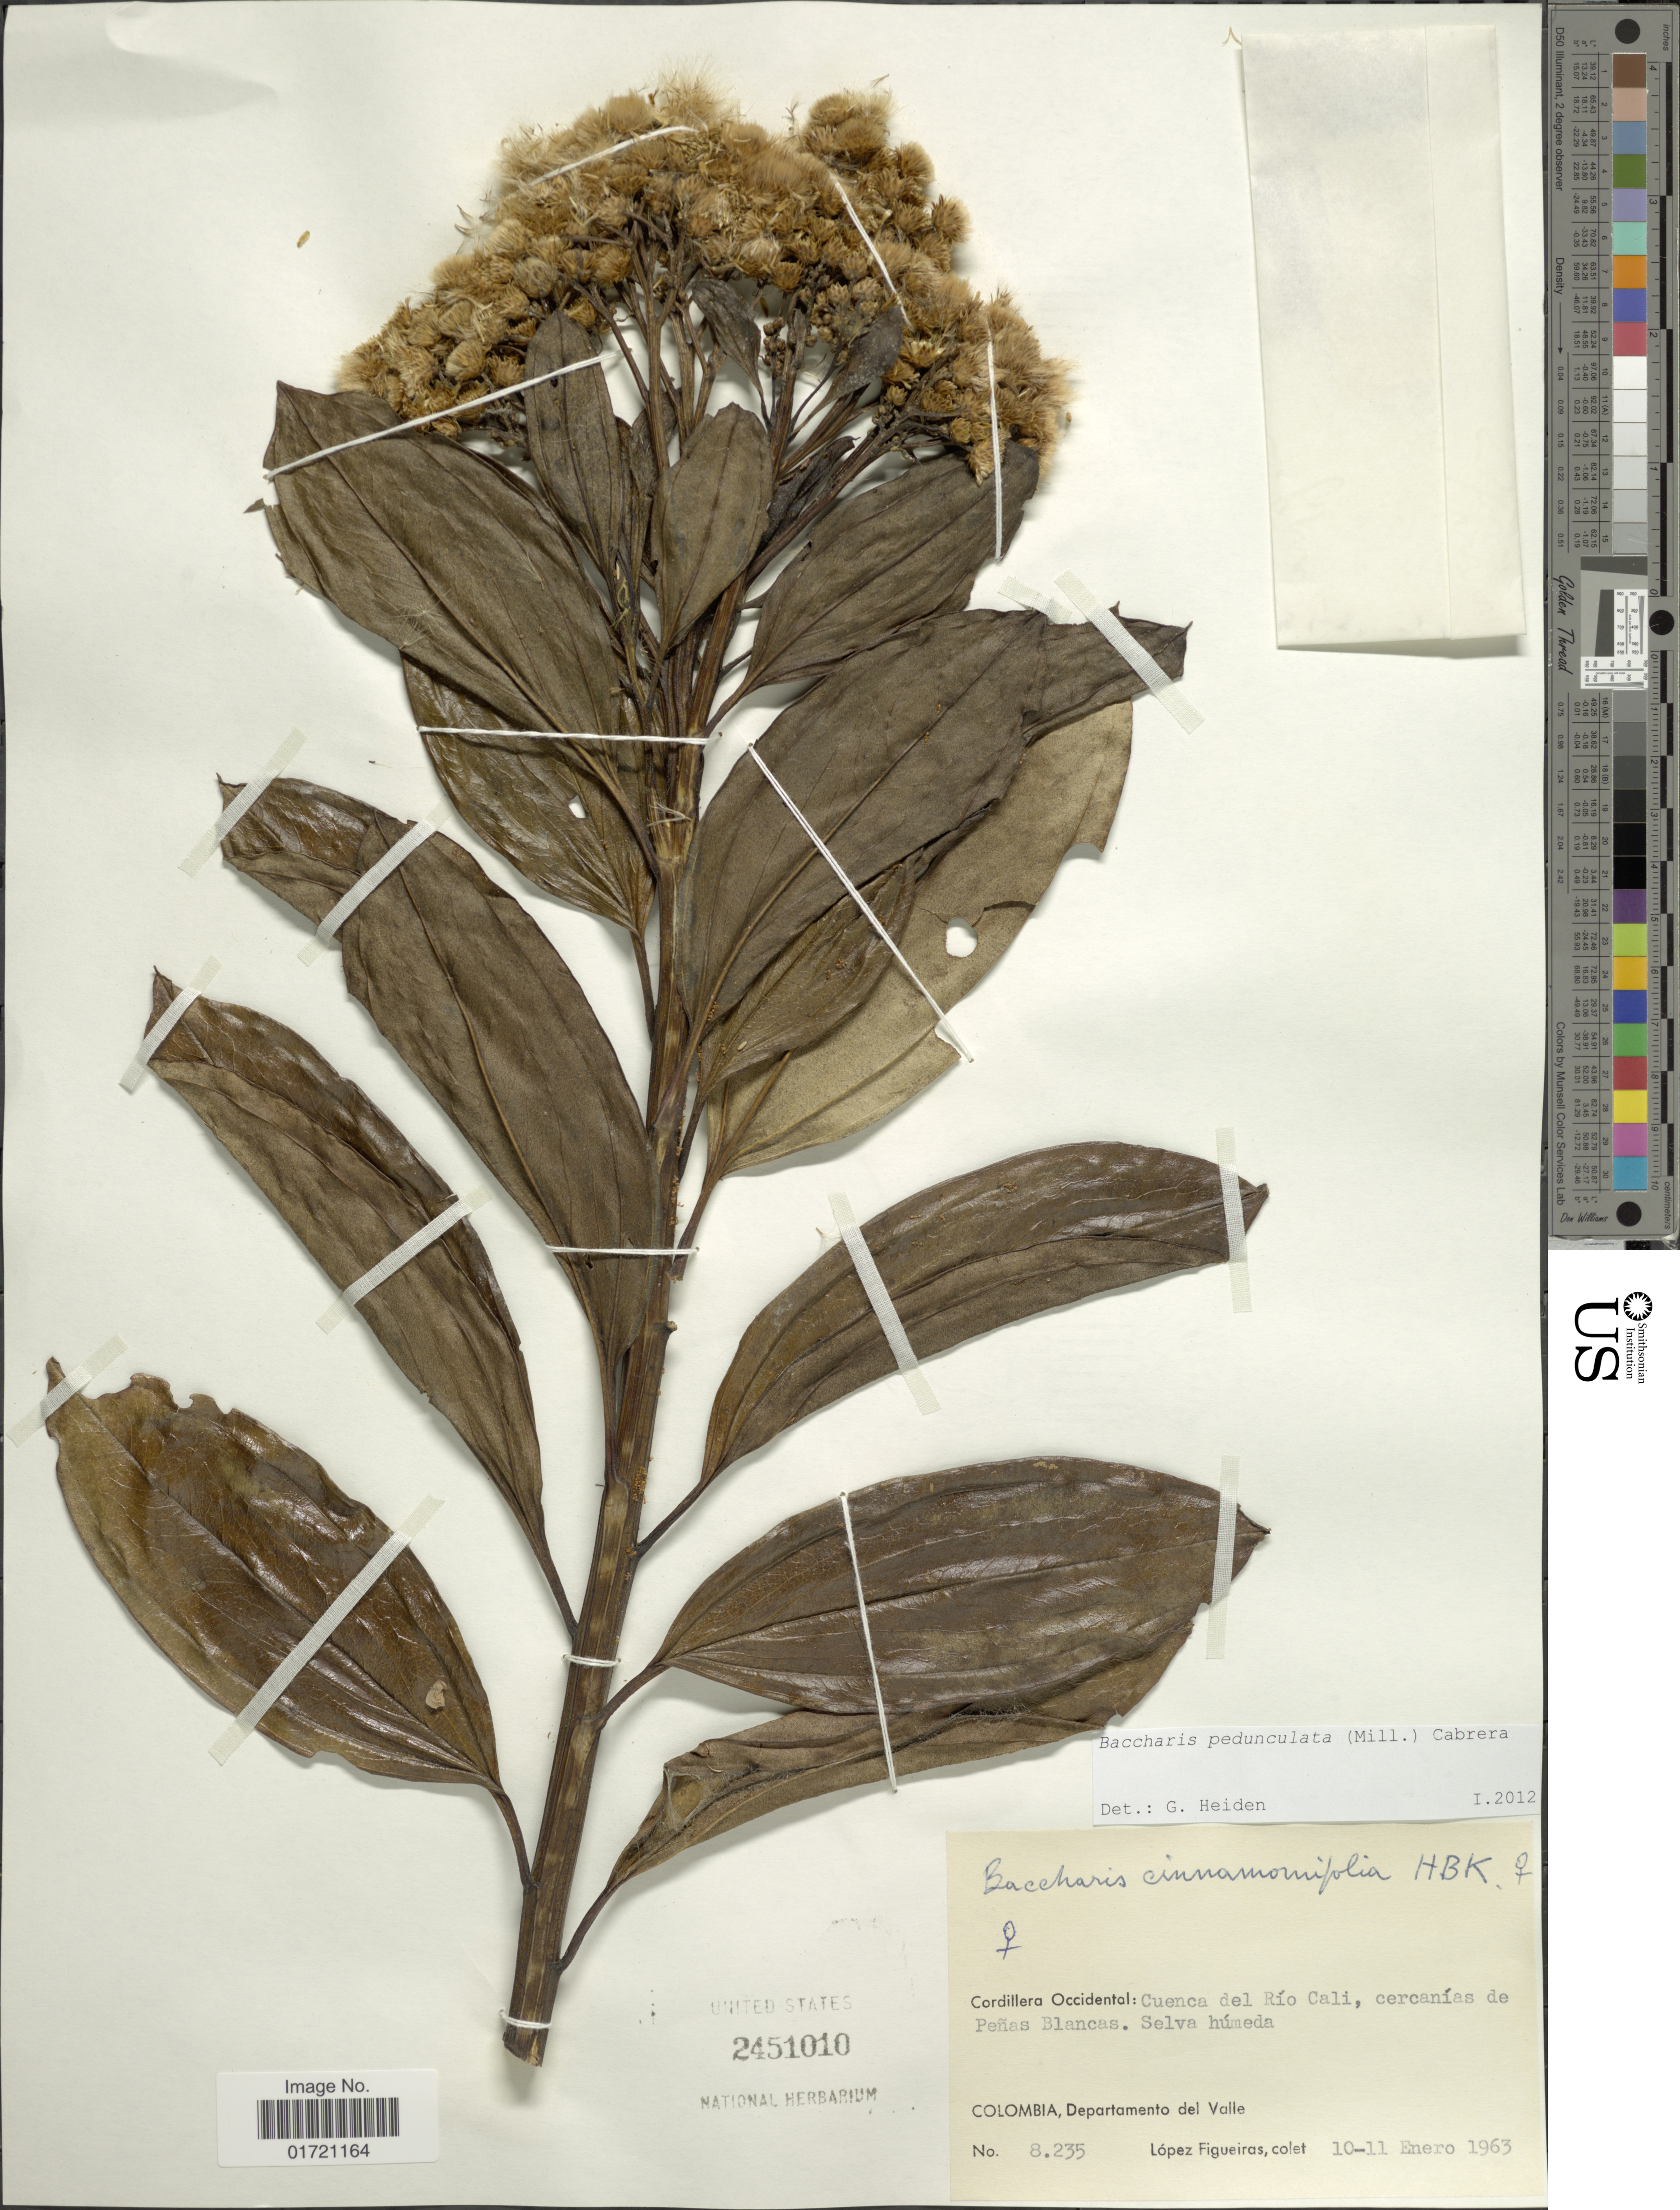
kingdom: Plantae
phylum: Tracheophyta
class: Magnoliopsida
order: Asterales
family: Asteraceae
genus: Baccharis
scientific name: Baccharis pedunculata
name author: (Mill.) Cabrera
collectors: M. López Figueiras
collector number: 8235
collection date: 1963-01-10/1963-01-11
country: Colombia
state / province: Valle del Cauca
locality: Cordillera Occidental: Cuenca del Río Cali, cercanías de Peñas Blancas. Selva húmeda. Colombia, Departamento del Valle.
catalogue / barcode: US 2451010